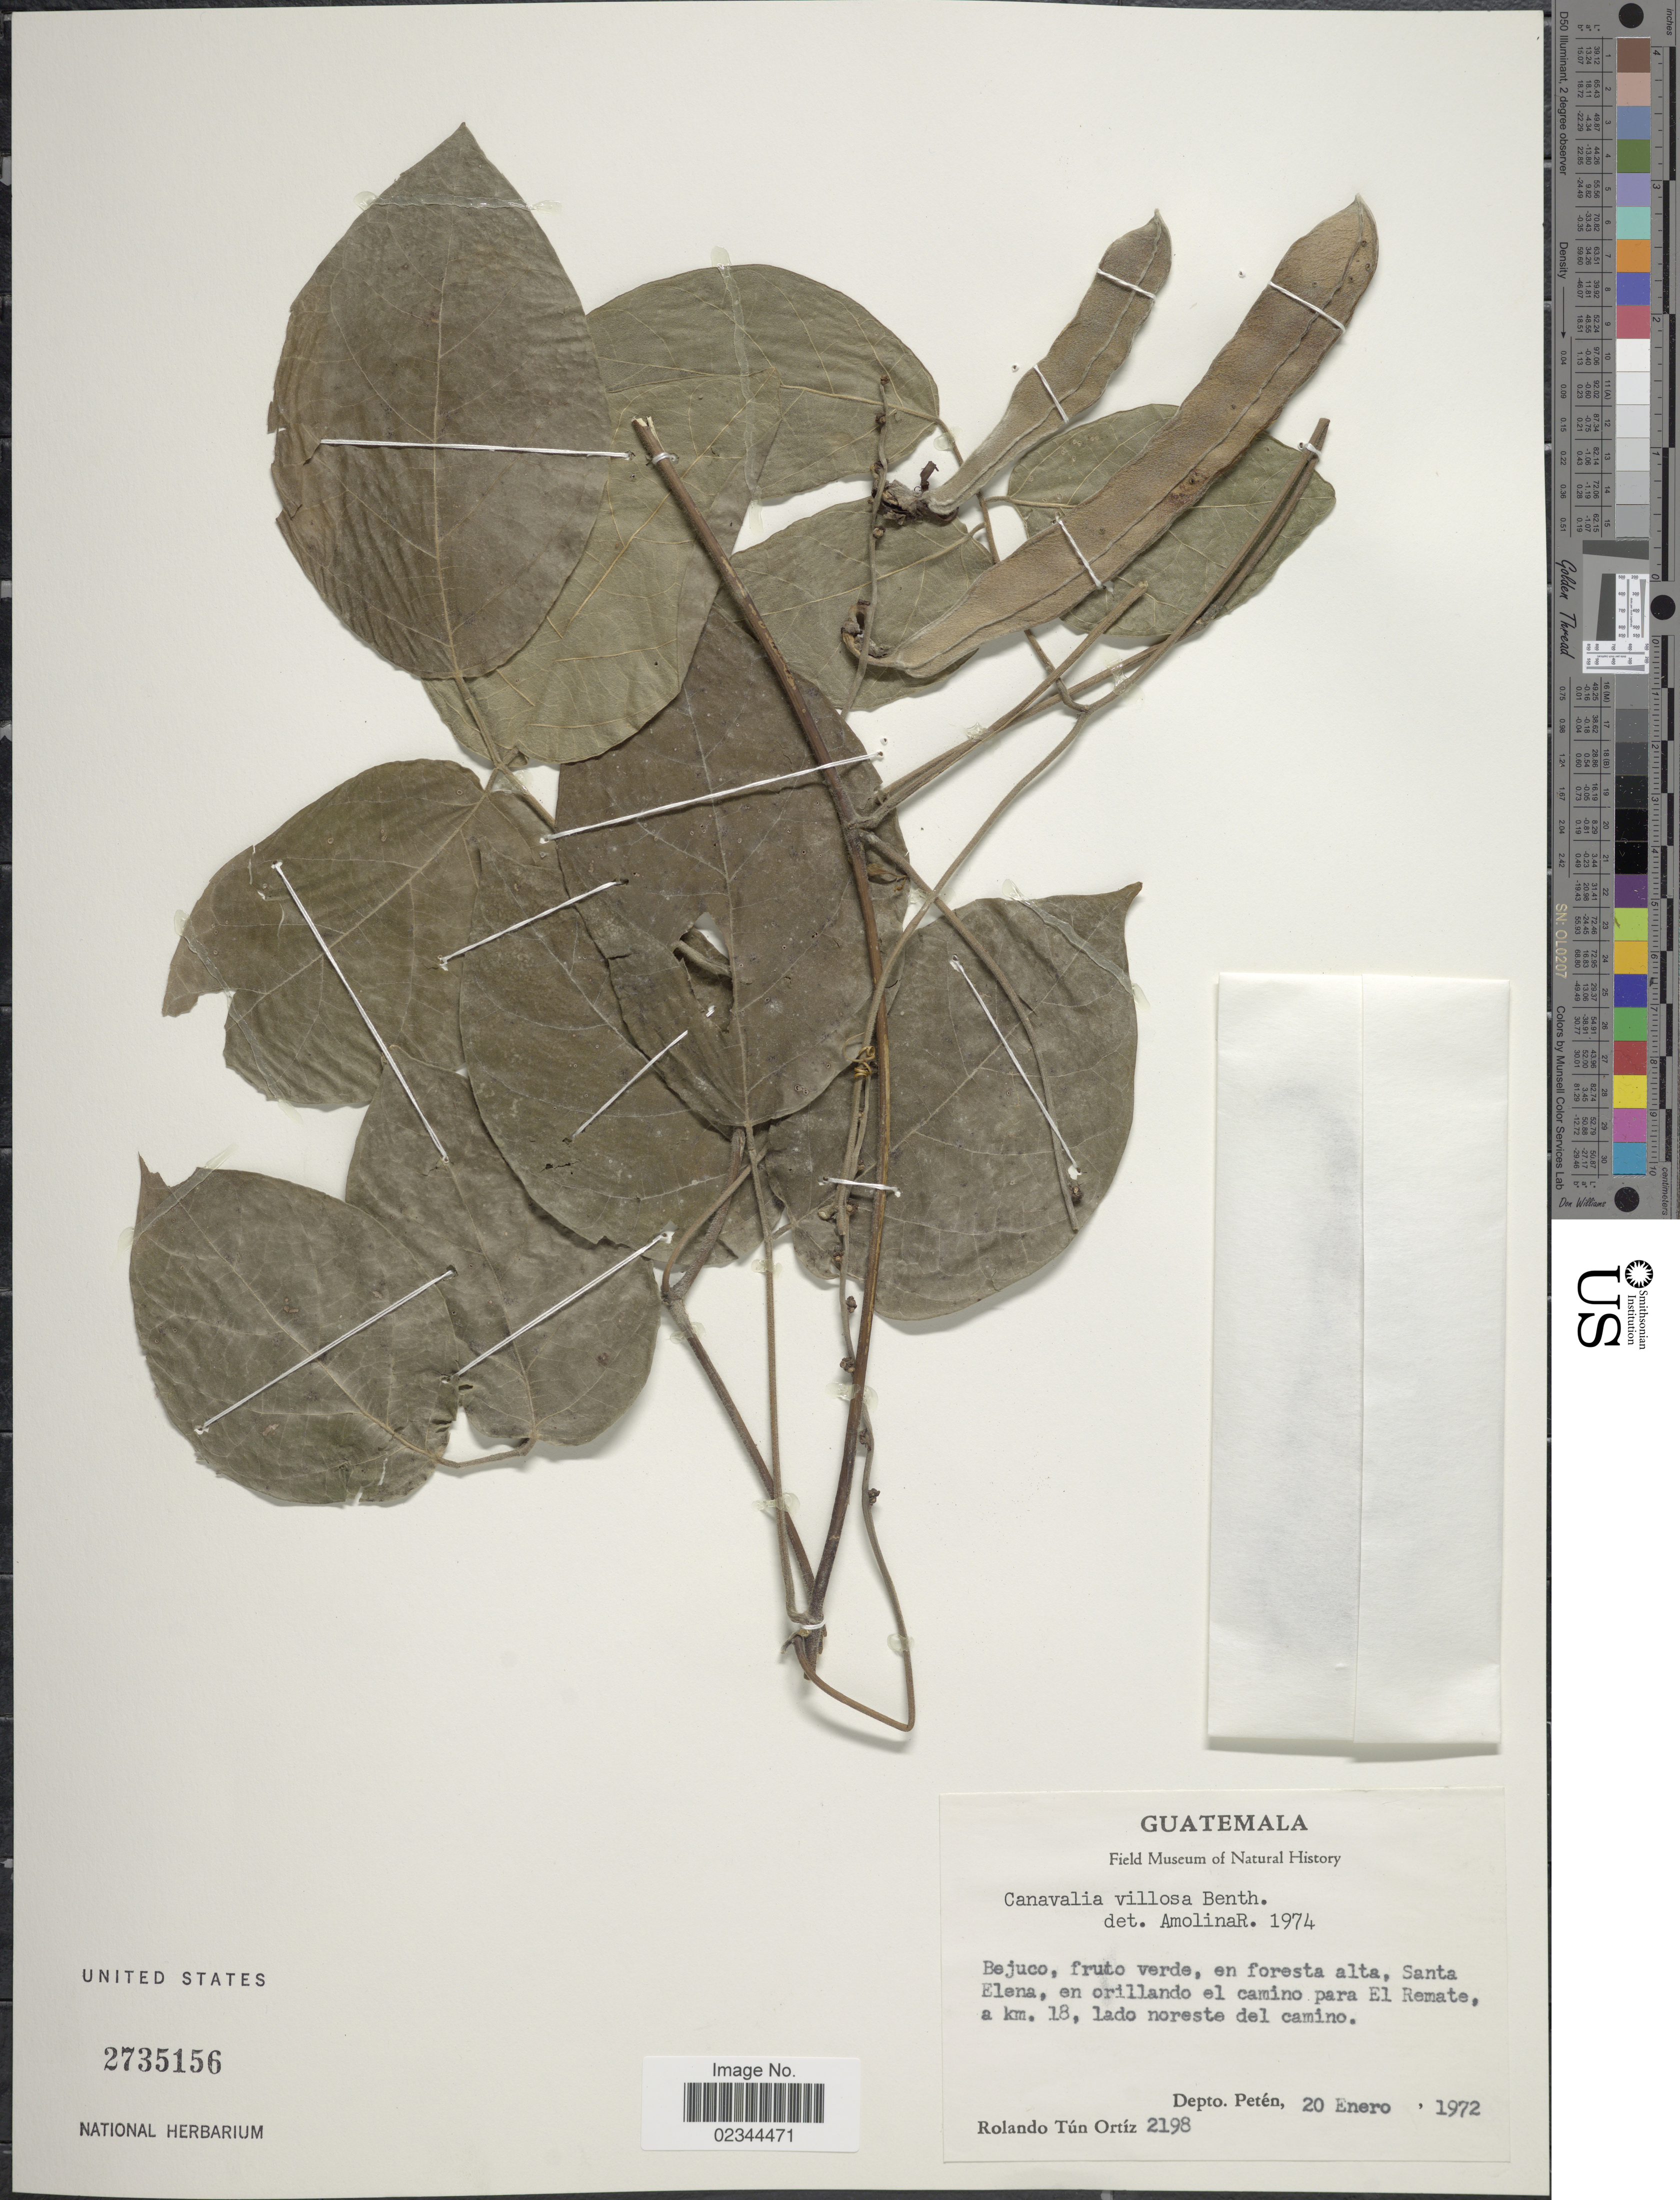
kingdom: Plantae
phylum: Tracheophyta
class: Magnoliopsida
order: Fabales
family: Fabaceae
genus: Canavalia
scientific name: Canavalia villosa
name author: Benth.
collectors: R. T. Ortíz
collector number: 2198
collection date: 1972-01-20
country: Guatemala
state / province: El Petén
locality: En orillando el camino para El Remate, a km 18, lado noreste del camino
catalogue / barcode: US 2735156